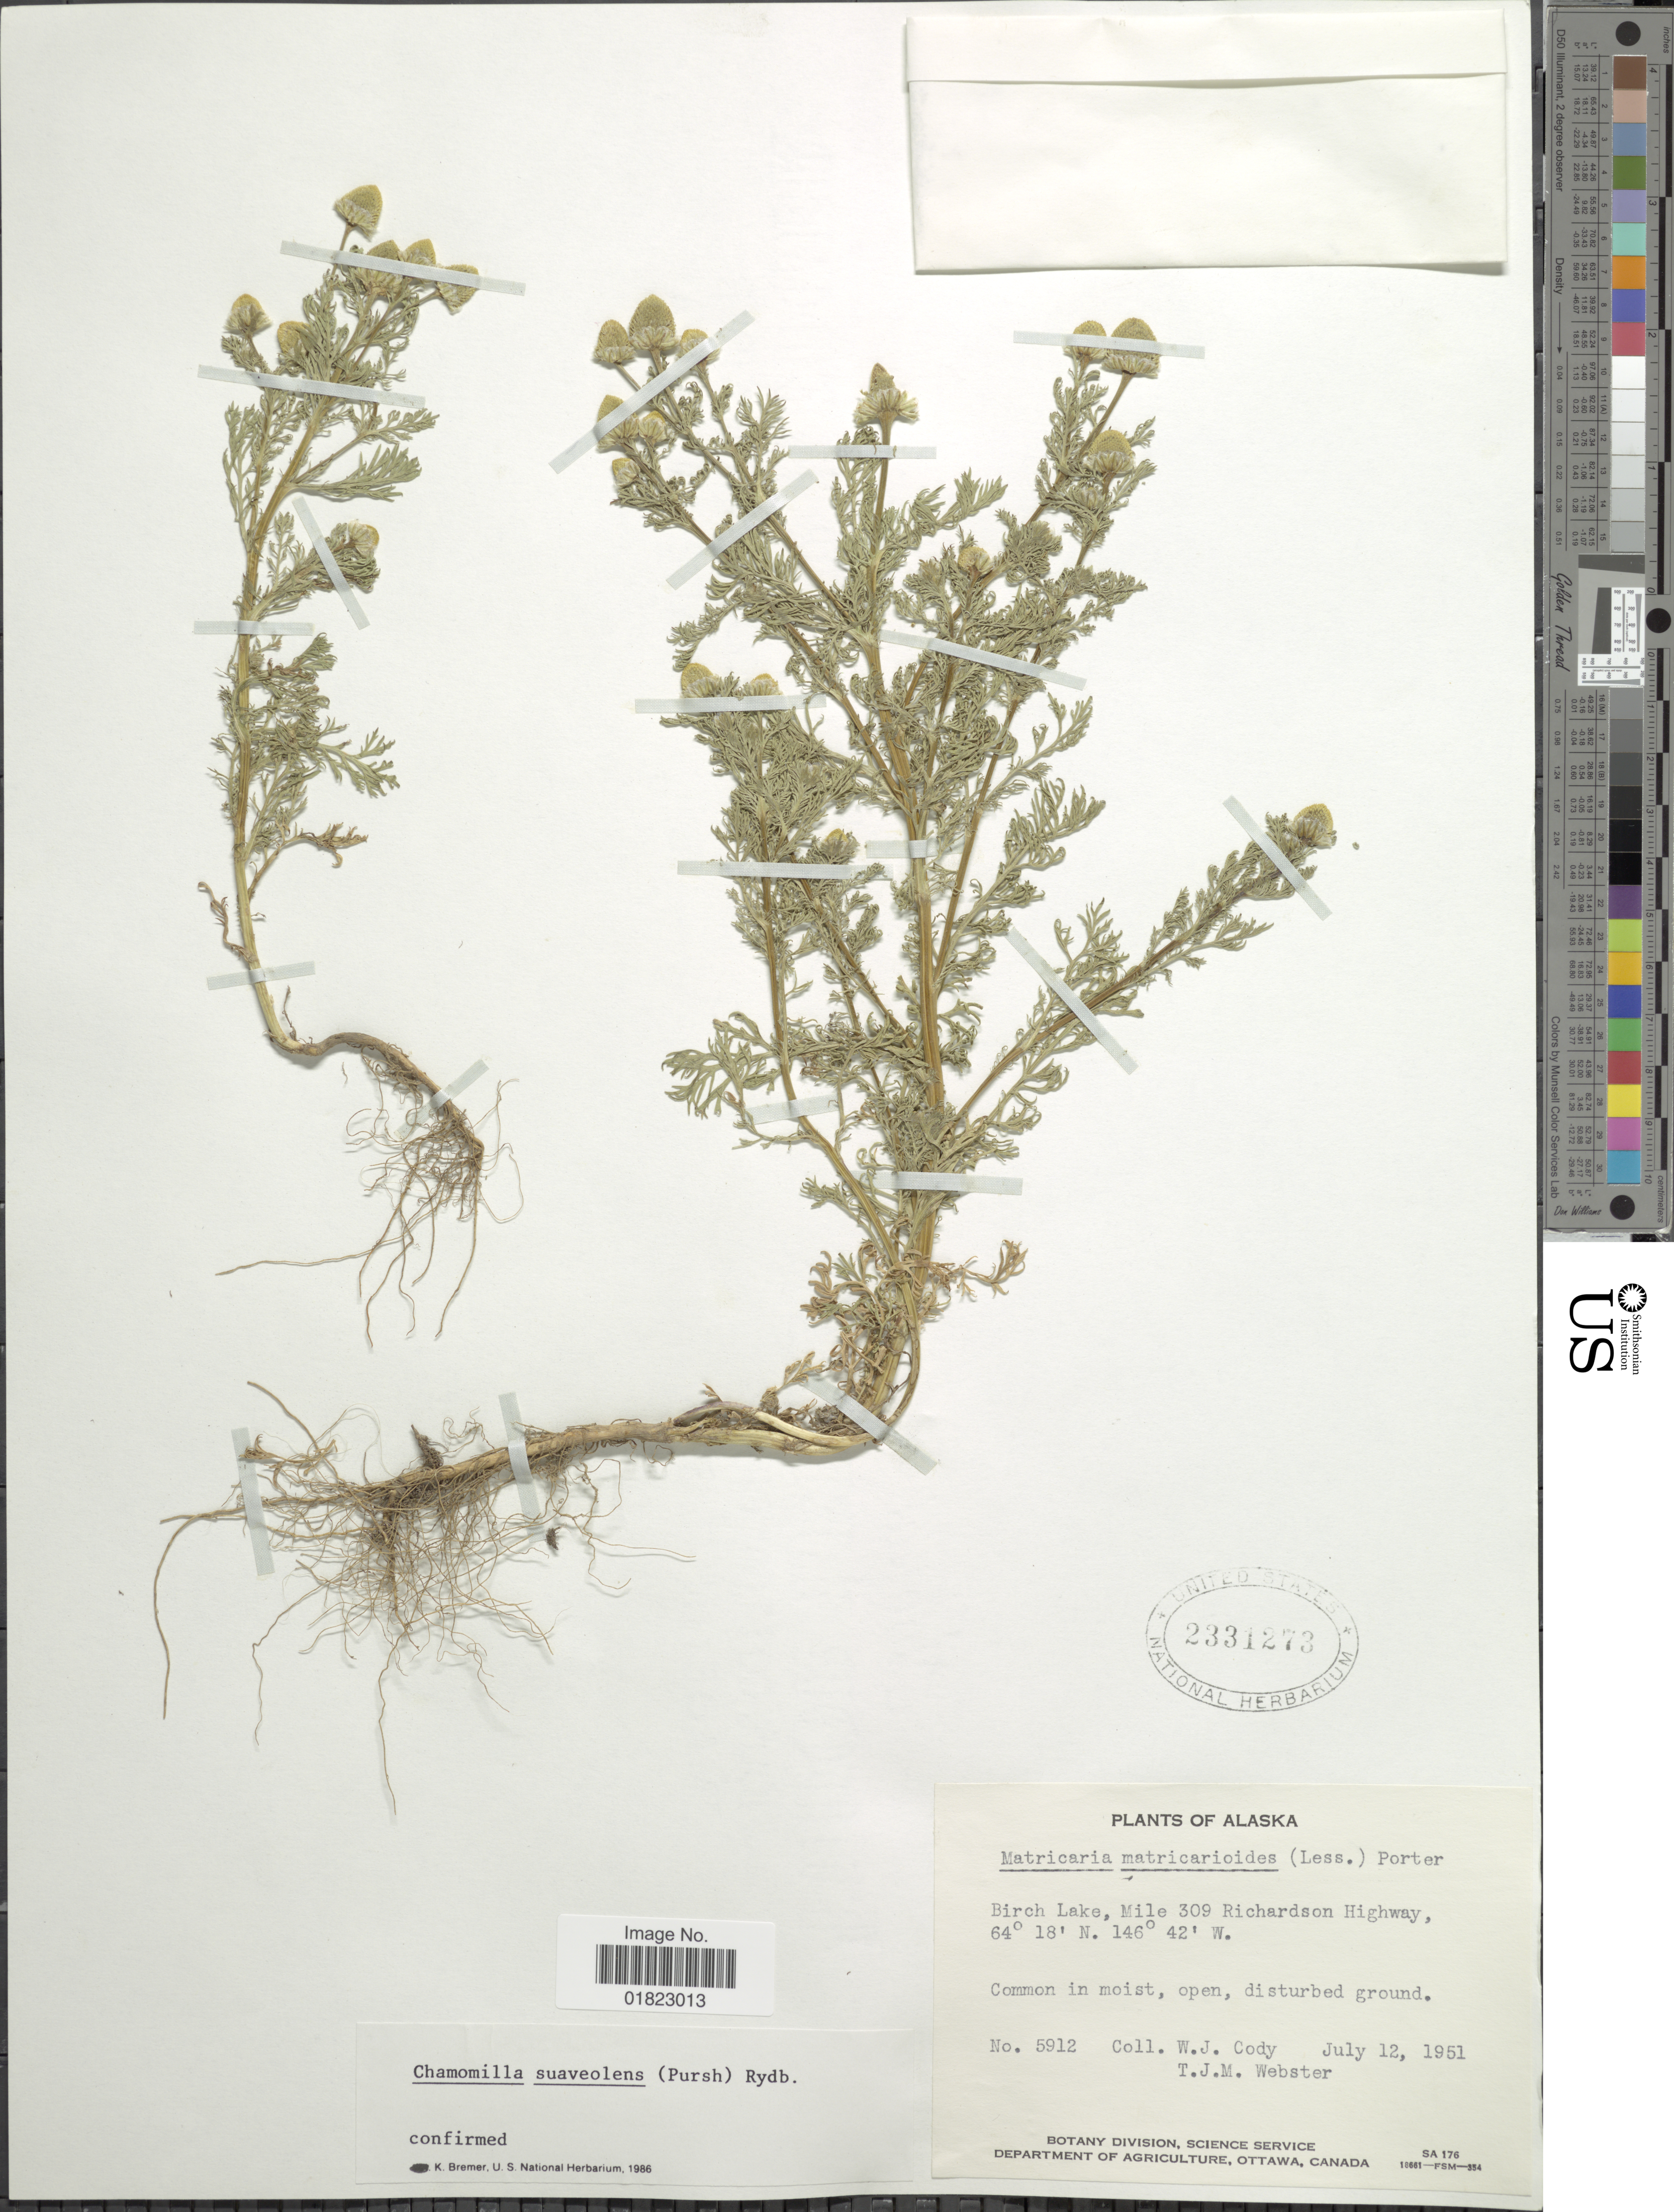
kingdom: Plantae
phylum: Tracheophyta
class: Magnoliopsida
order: Asterales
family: Asteraceae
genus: Matricaria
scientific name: Matricaria matricarioides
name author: (Less.) Porter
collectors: W. Cody & T. J. Webster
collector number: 5912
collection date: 1951-07-12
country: United States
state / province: Alaska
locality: Alaska, Birch Lake, Mile 309 Richardson Highway.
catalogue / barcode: US 233173